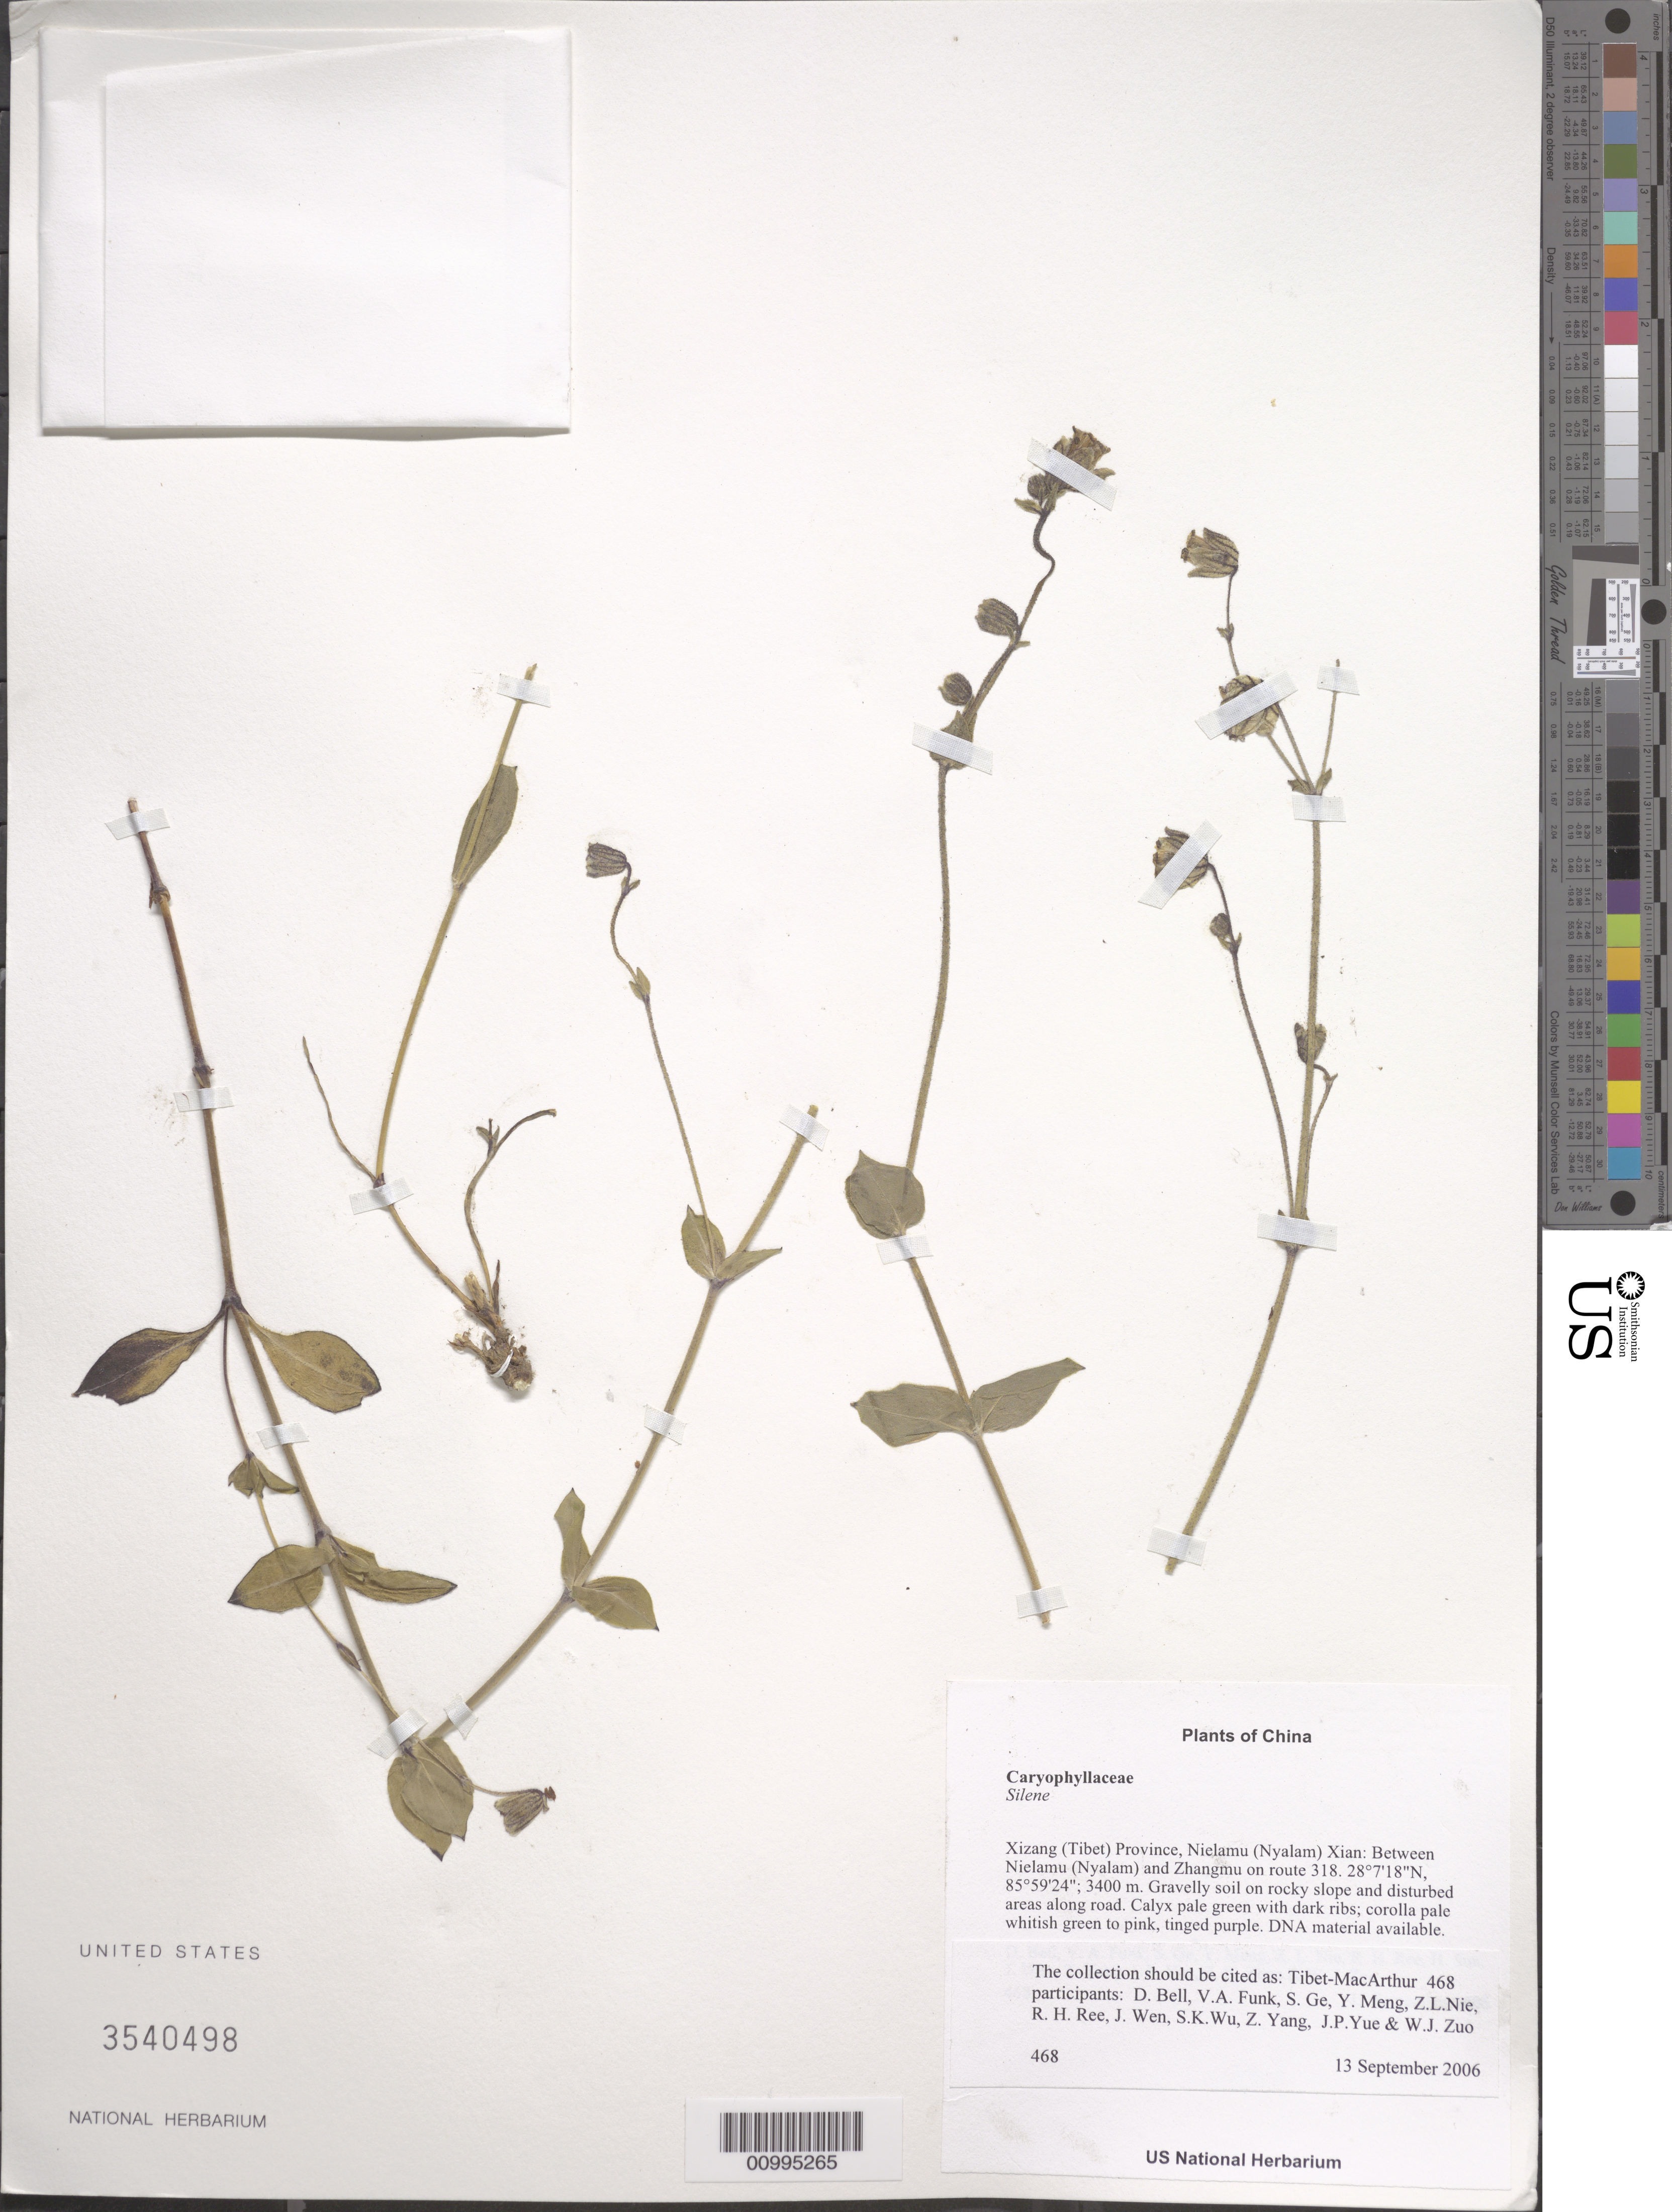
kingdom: Plantae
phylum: Tracheophyta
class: Magnoliopsida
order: Caryophyllales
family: Caryophyllaceae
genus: Silene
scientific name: Silene sp.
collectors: Tibet-MacArthur, D. A. Bell, V. Funk, S. Ge, Y. Meng, Z. Nie, R. Ree, H. Sun, J. Wen, Z. Yang, J. Yue, Z. Zhou & W. Zuo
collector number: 468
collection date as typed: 13 Sep 2006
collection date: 2006-09-13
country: China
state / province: Xizang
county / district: Nielamu (Nyalam) Xian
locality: Between Nielamu (Nyalam) and Zhangmu on route 318.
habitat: Rocky slopes, cliff bases and disturbed areas beside road. Gravelly soil on rocky slope and disturbed areas along road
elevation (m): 3400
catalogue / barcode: US 3540498